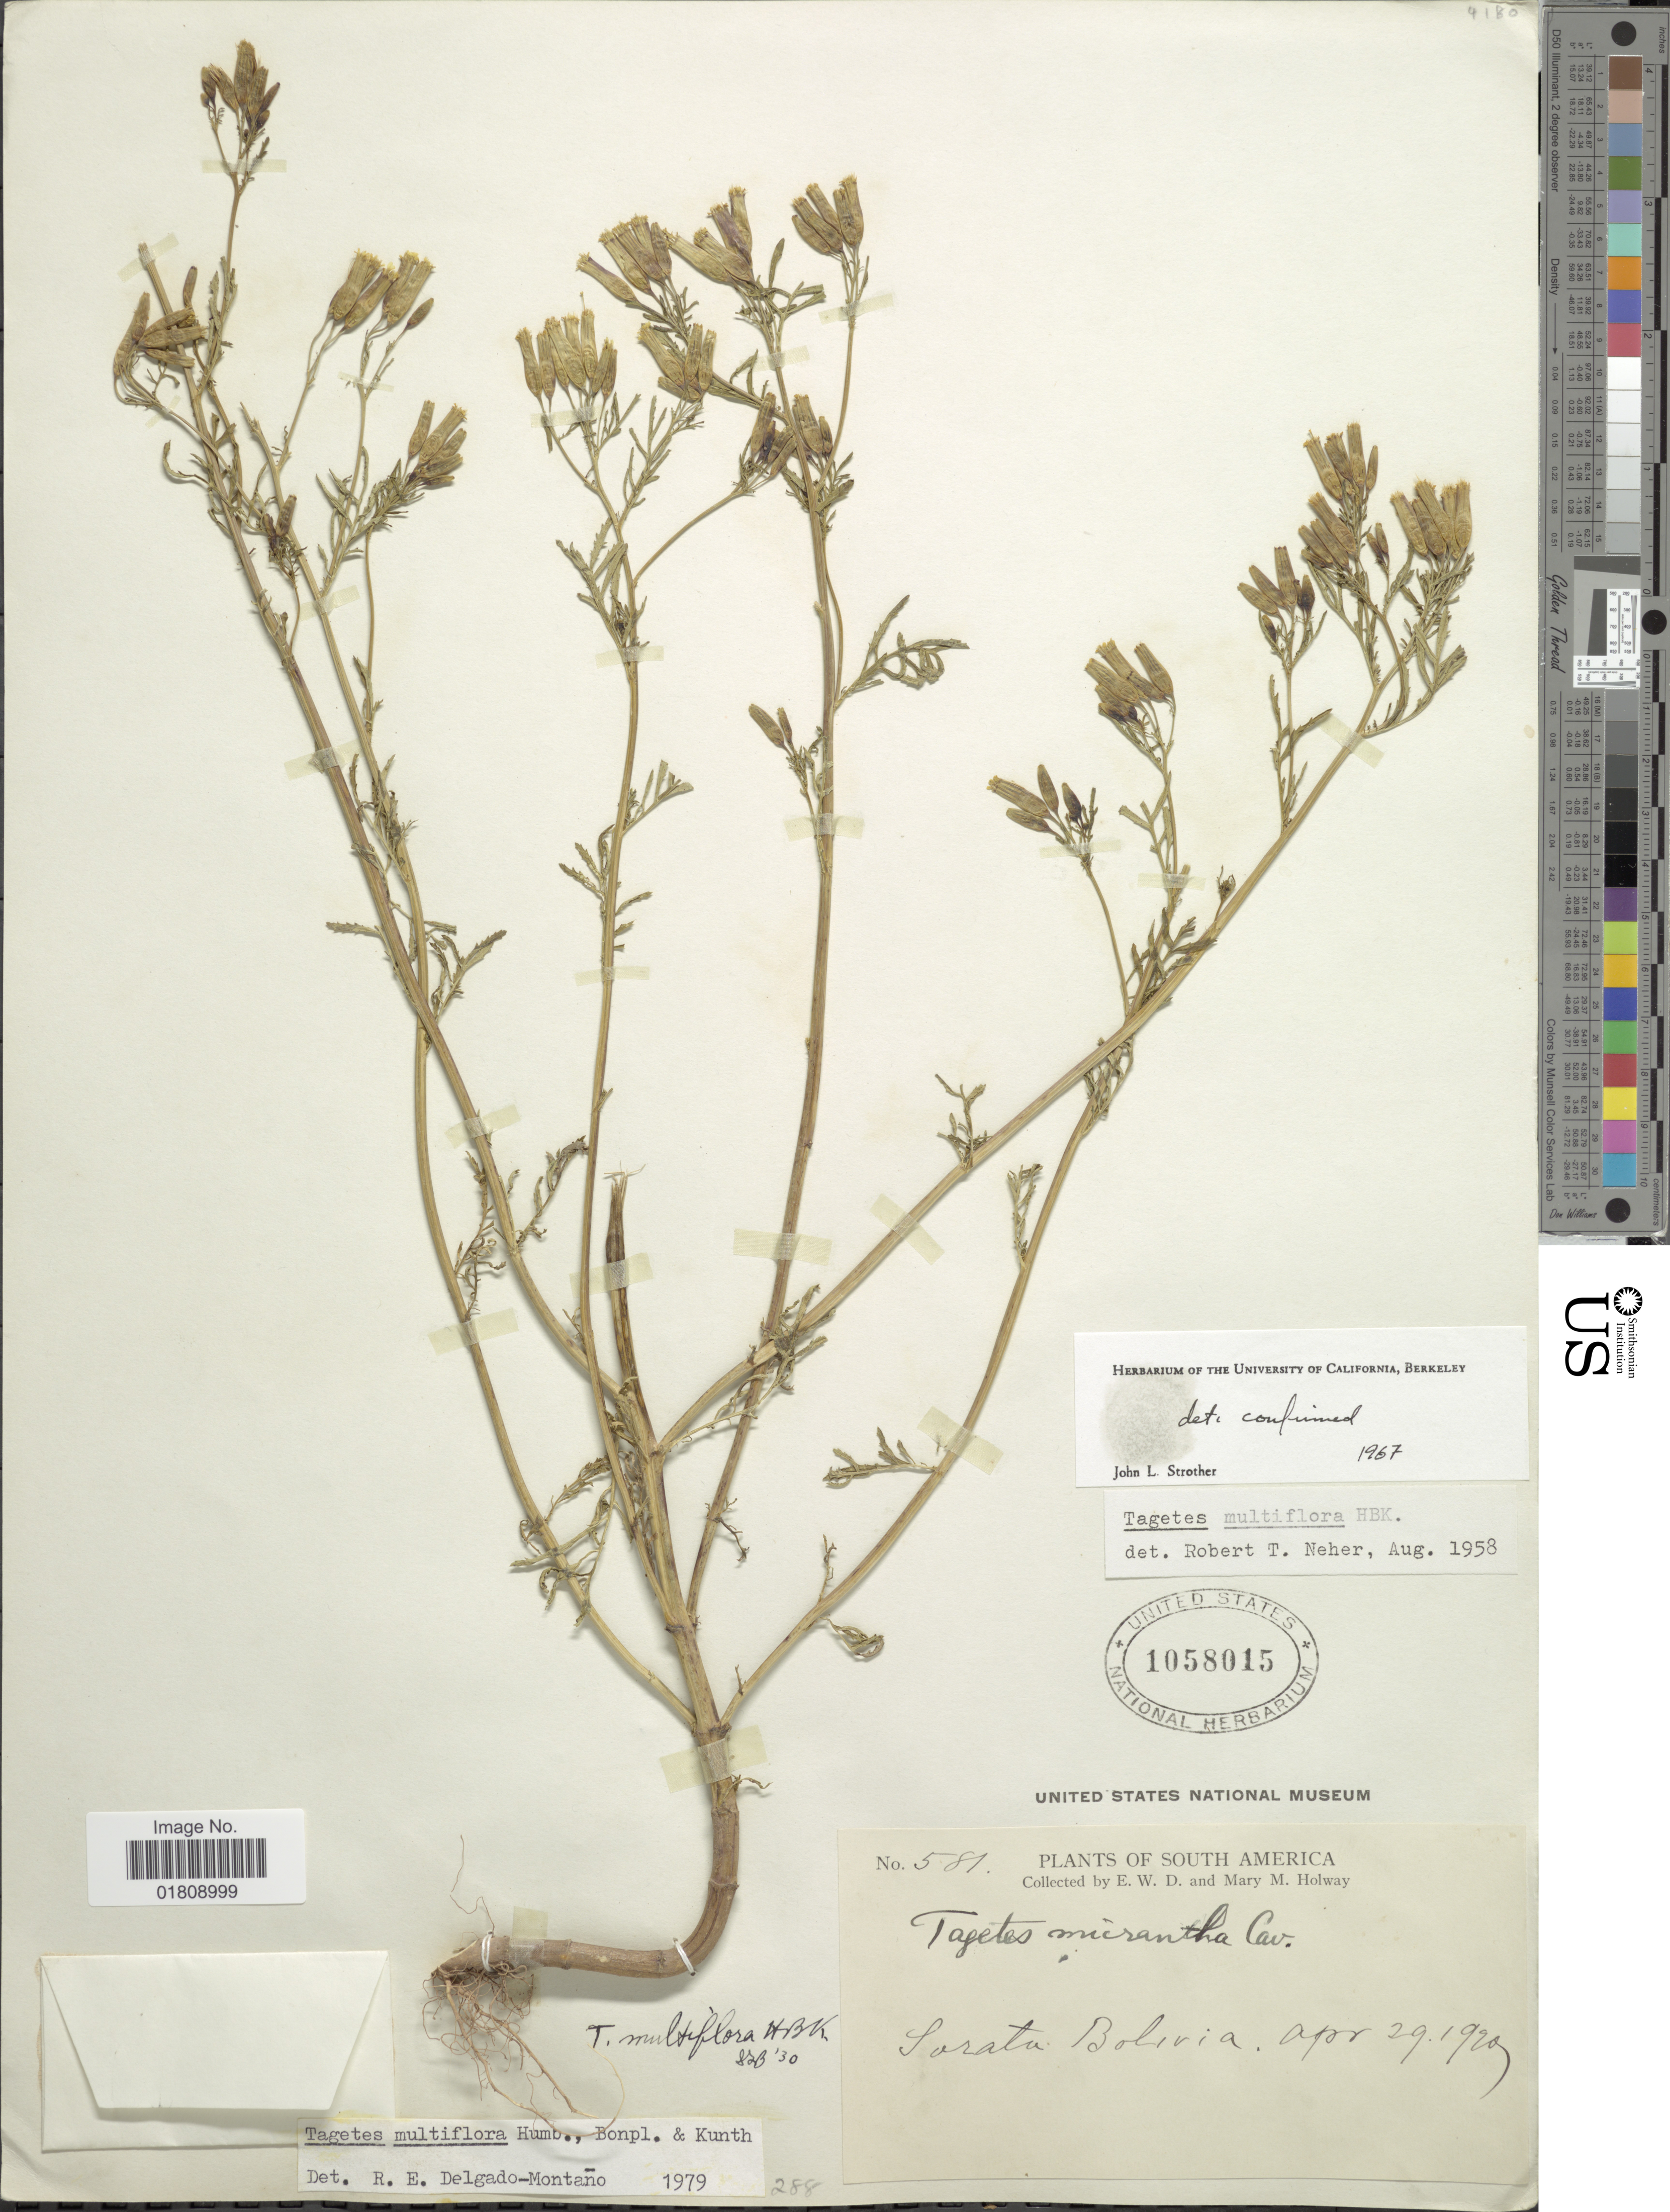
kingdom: Plantae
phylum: Tracheophyta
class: Magnoliopsida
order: Asterales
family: Asteraceae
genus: Tagetes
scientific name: Tagetes multiflora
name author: Kunth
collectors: E. W. D. Holway & M. M. Holway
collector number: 581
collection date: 1929-04-29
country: Bolivia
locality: South America, Sorata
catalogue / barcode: US 1058015